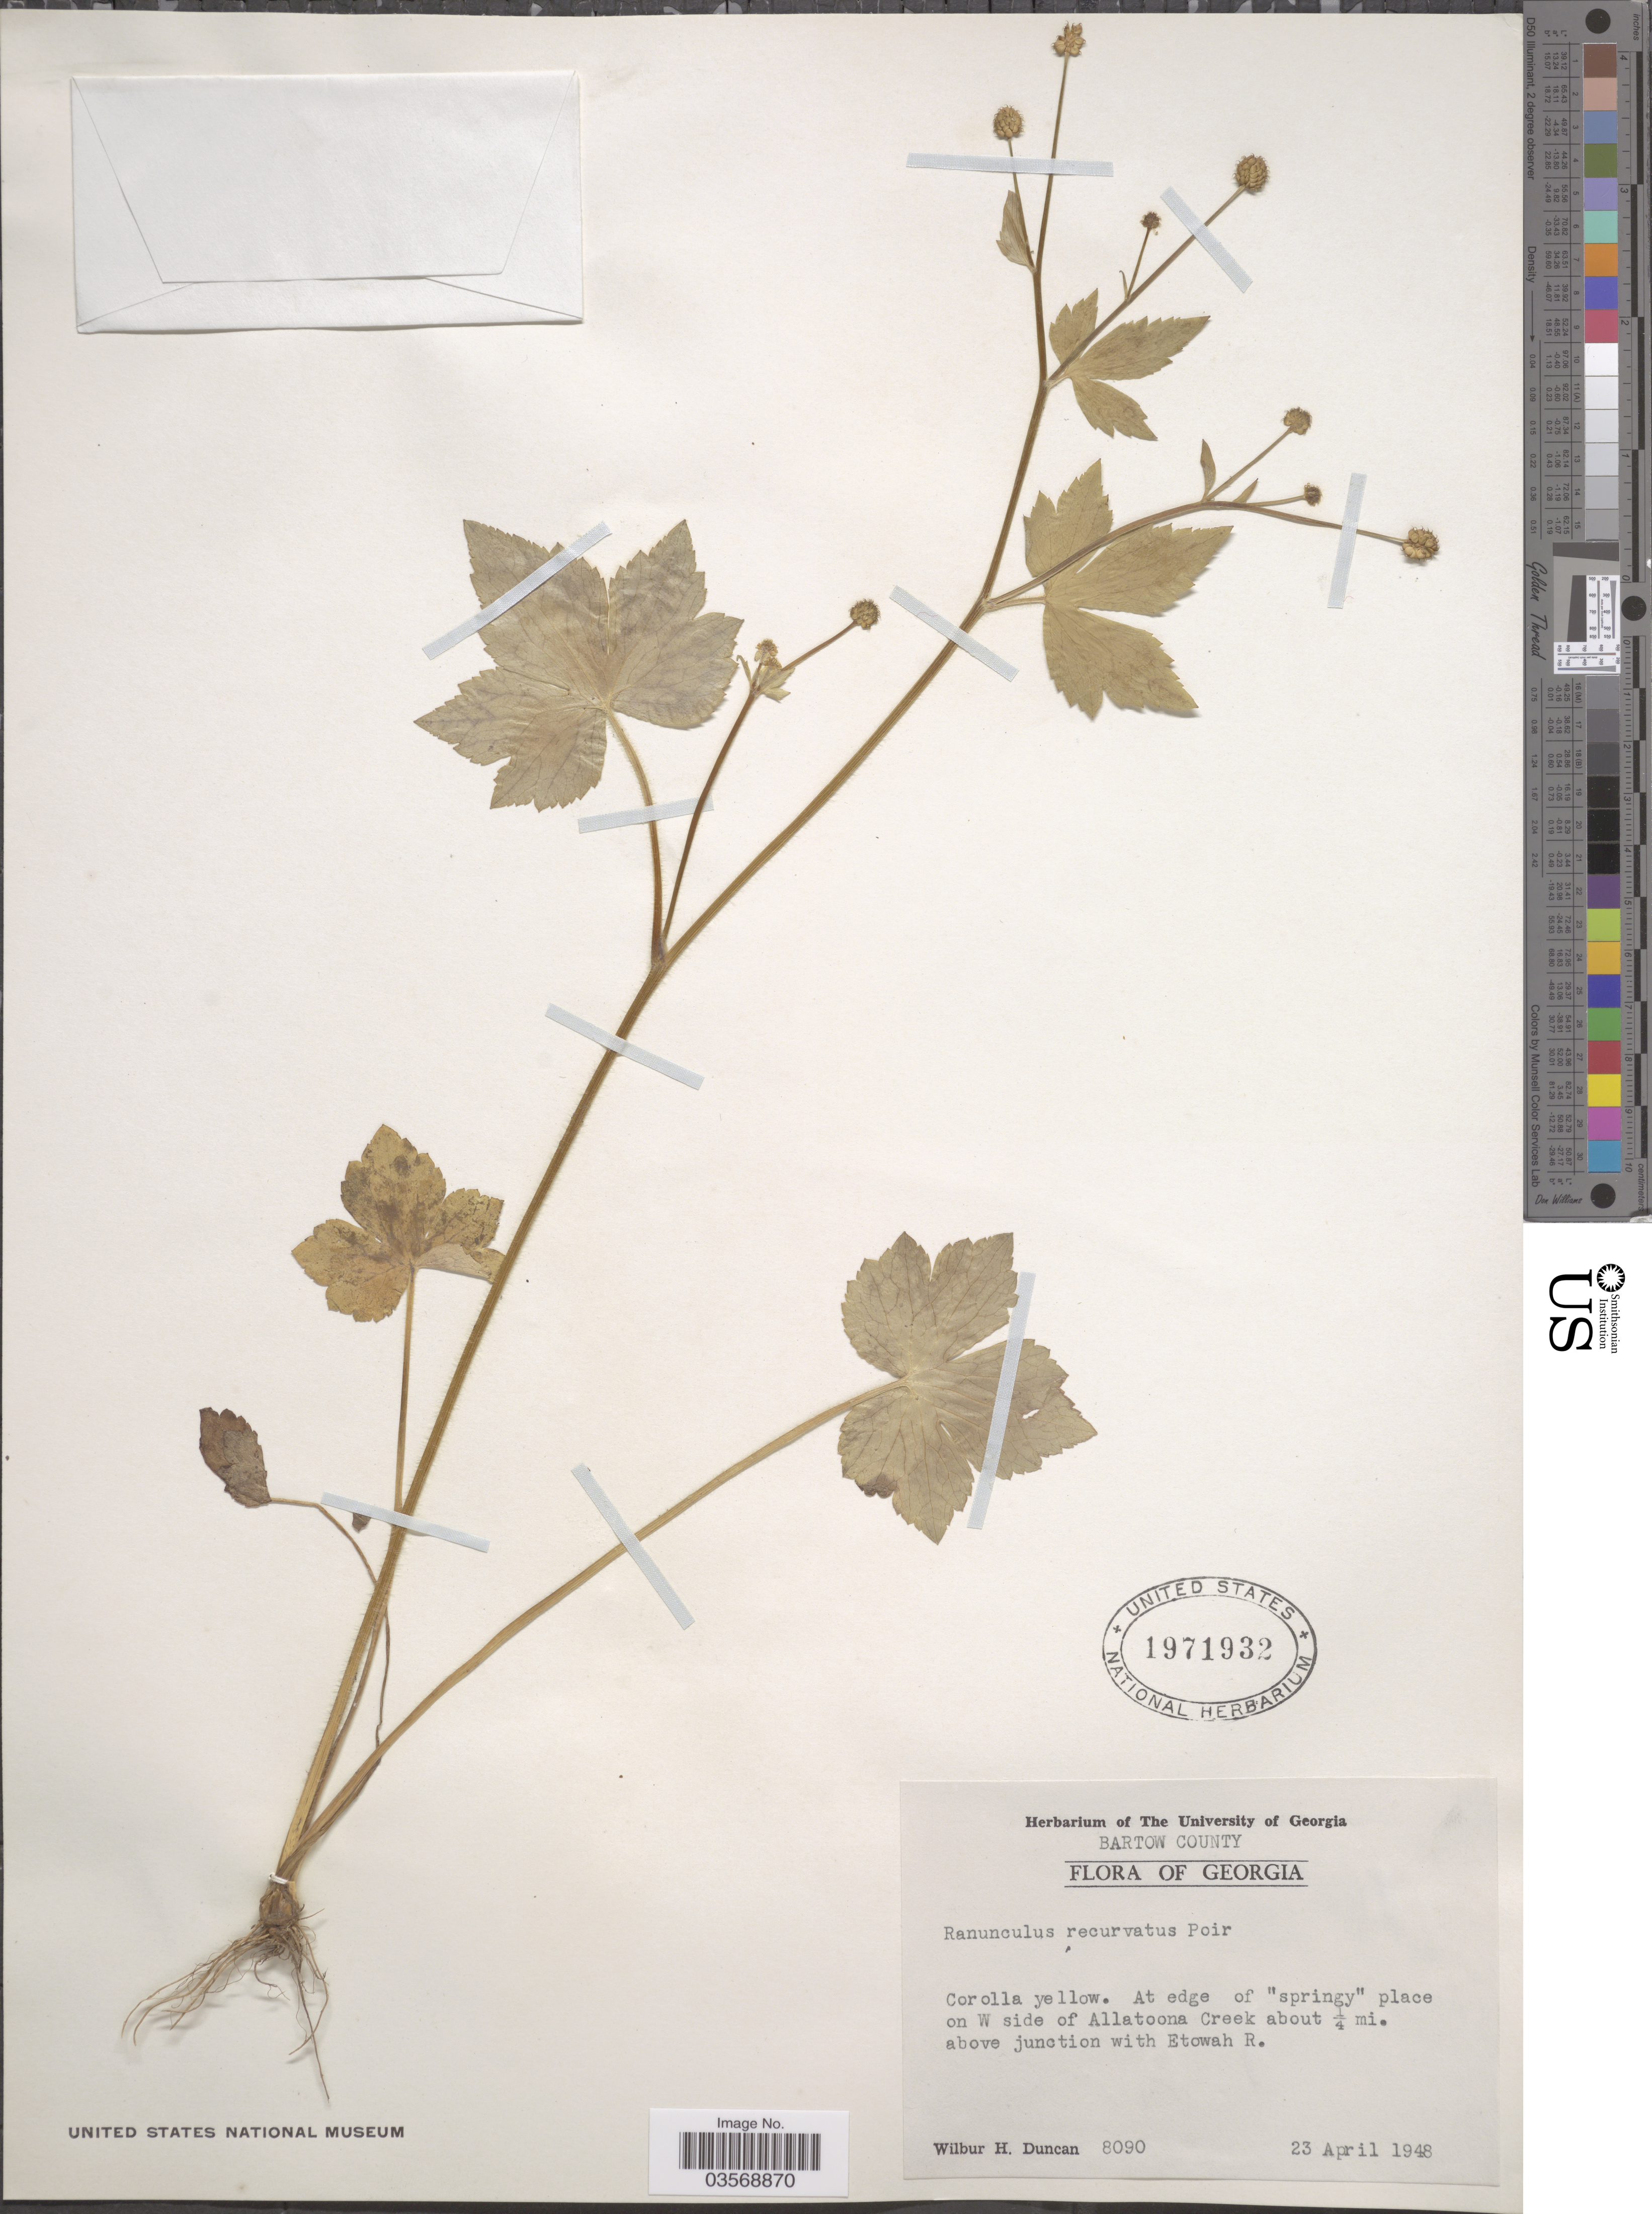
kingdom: Plantae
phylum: Tracheophyta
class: Magnoliopsida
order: Ranunculales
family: Ranunculaceae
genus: Ranunculus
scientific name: Ranunculus recurvatus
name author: Poir.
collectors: W. H. Duncan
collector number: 8090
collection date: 1948-04-23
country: United States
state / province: Georgia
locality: Bartow County. W side of Allatoona Creek about ¼ mi. above junction with Etowah R.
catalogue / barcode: US 1971932